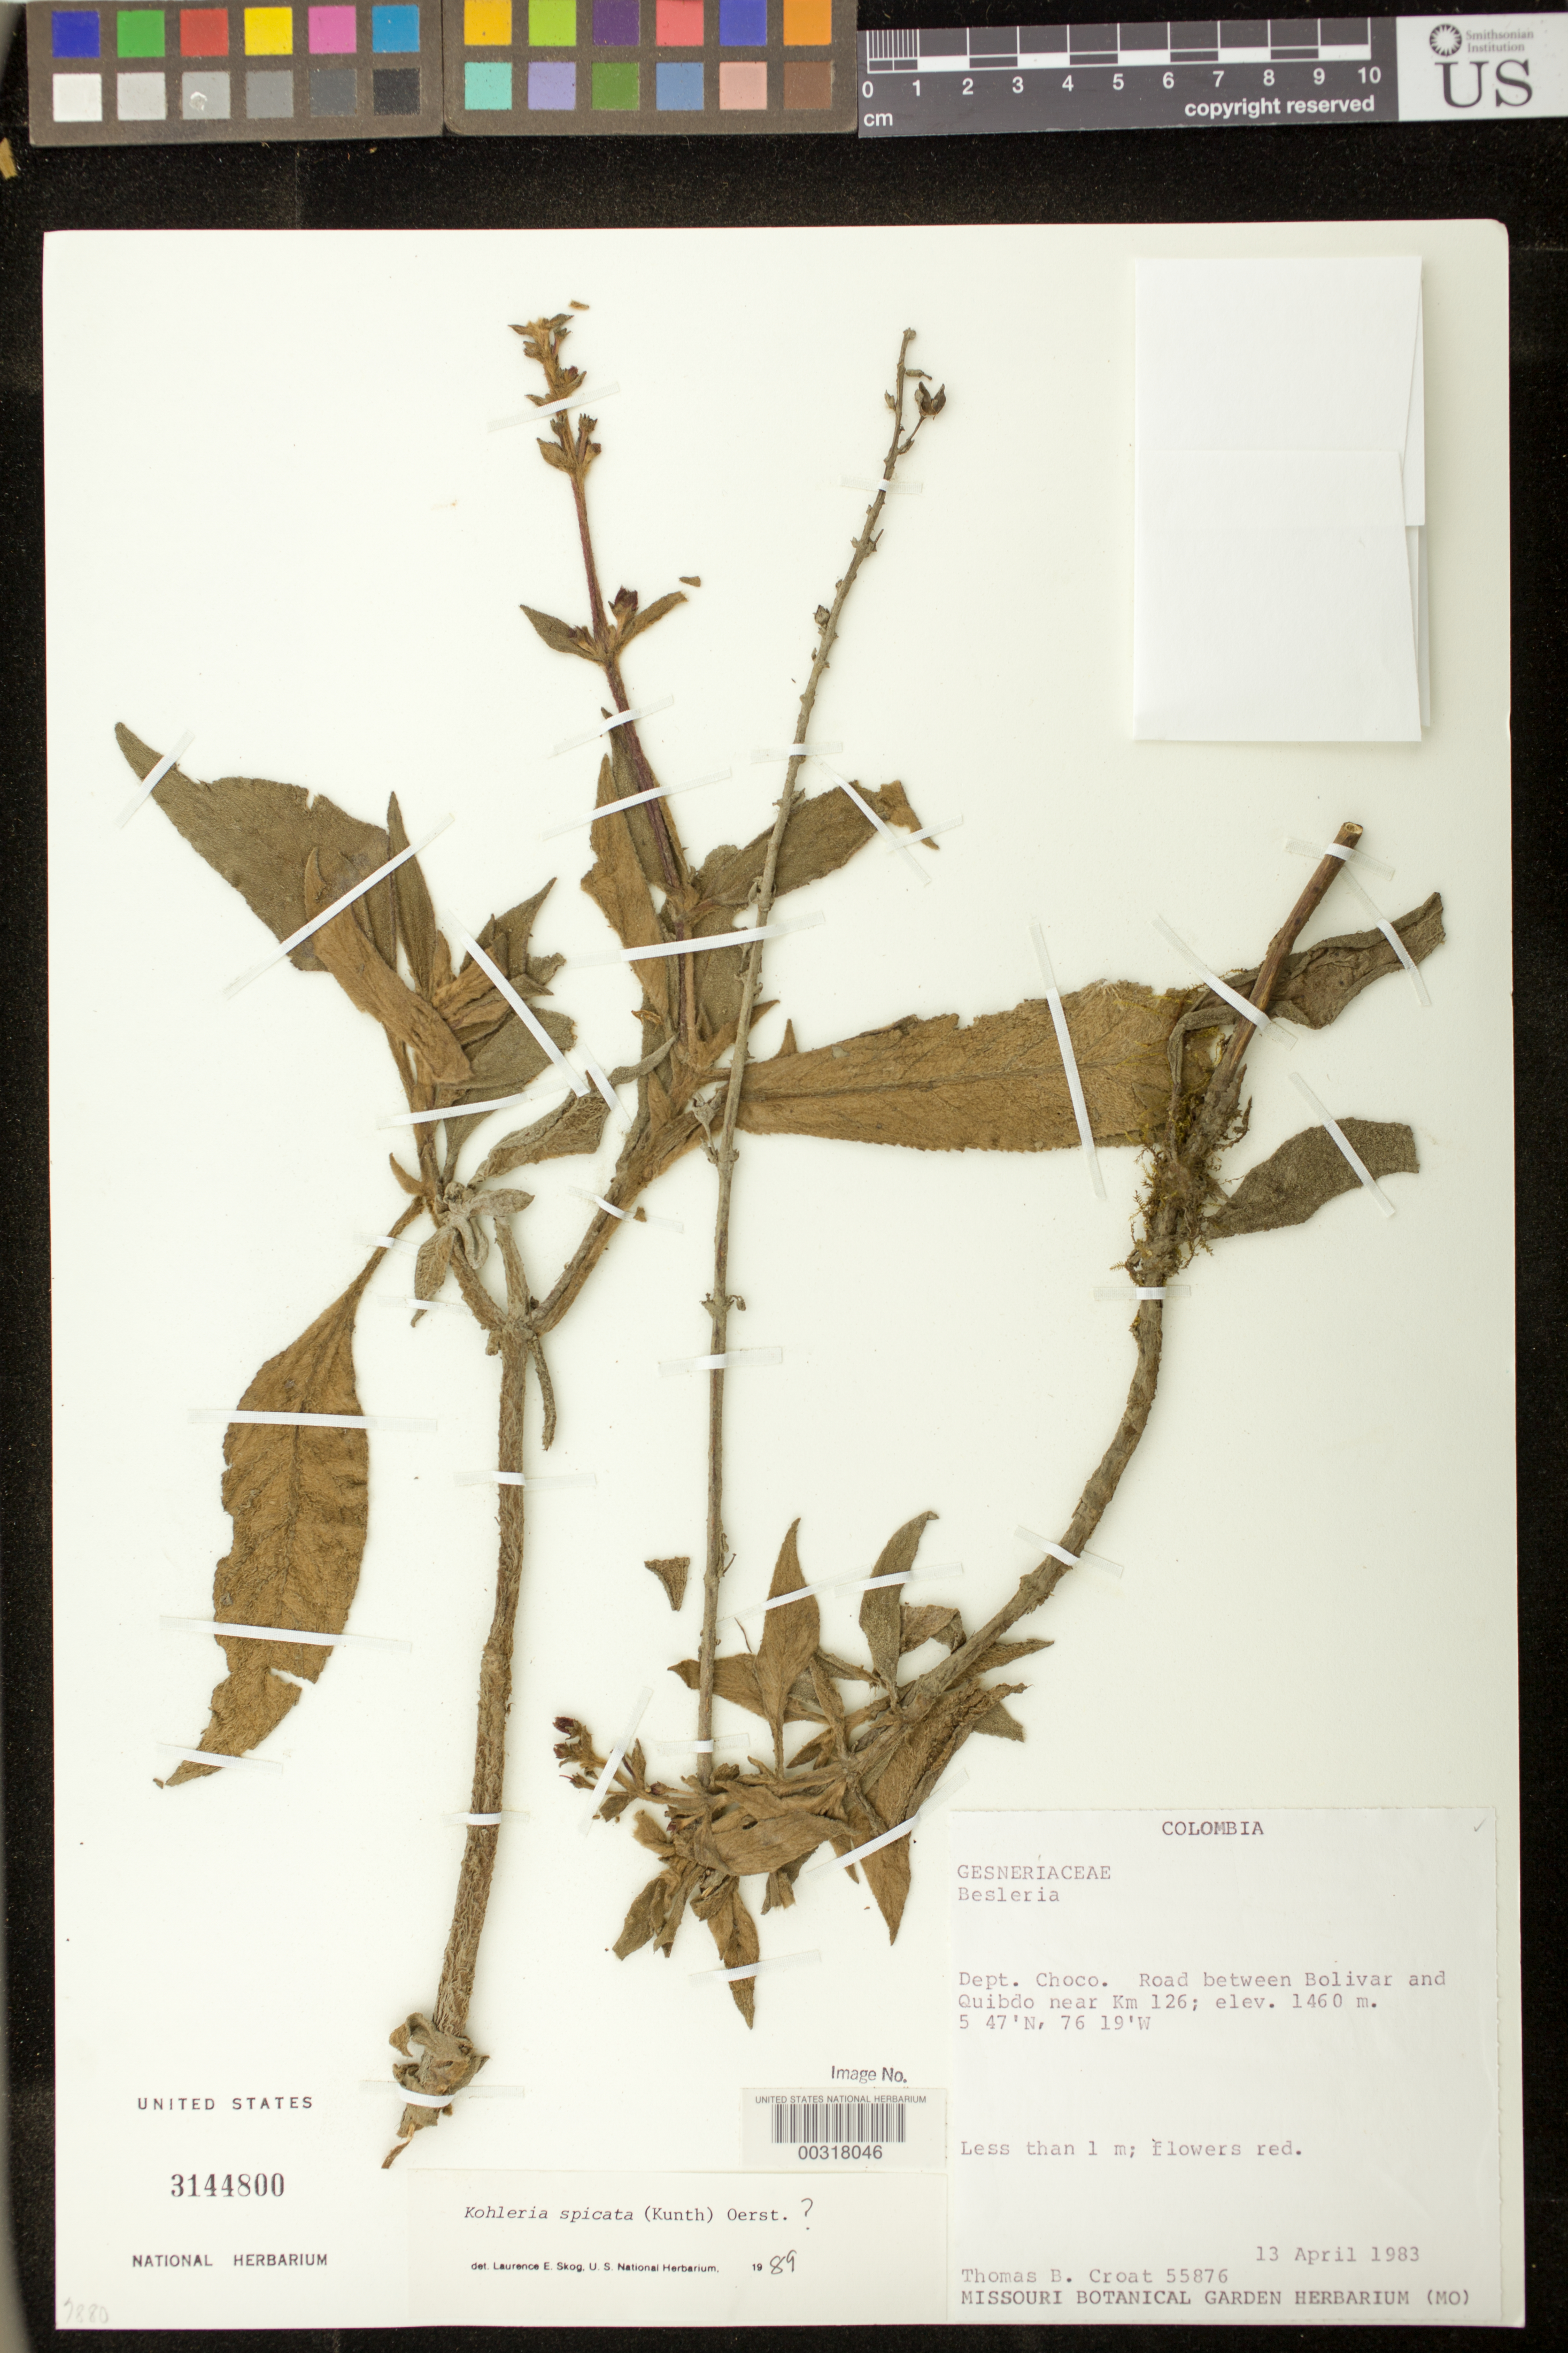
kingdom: Plantae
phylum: Tracheophyta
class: Magnoliopsida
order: Lamiales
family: Gesneriaceae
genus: Kohleria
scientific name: Kohleria spicata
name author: (Kunth) Oerst.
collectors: T. B. Croat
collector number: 55876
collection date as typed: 13 Apr 1983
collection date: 1983-04-13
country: Colombia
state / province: Chocó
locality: Road between Bolivar and Quibdo, near km 126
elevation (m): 1460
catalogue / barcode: US 3144800